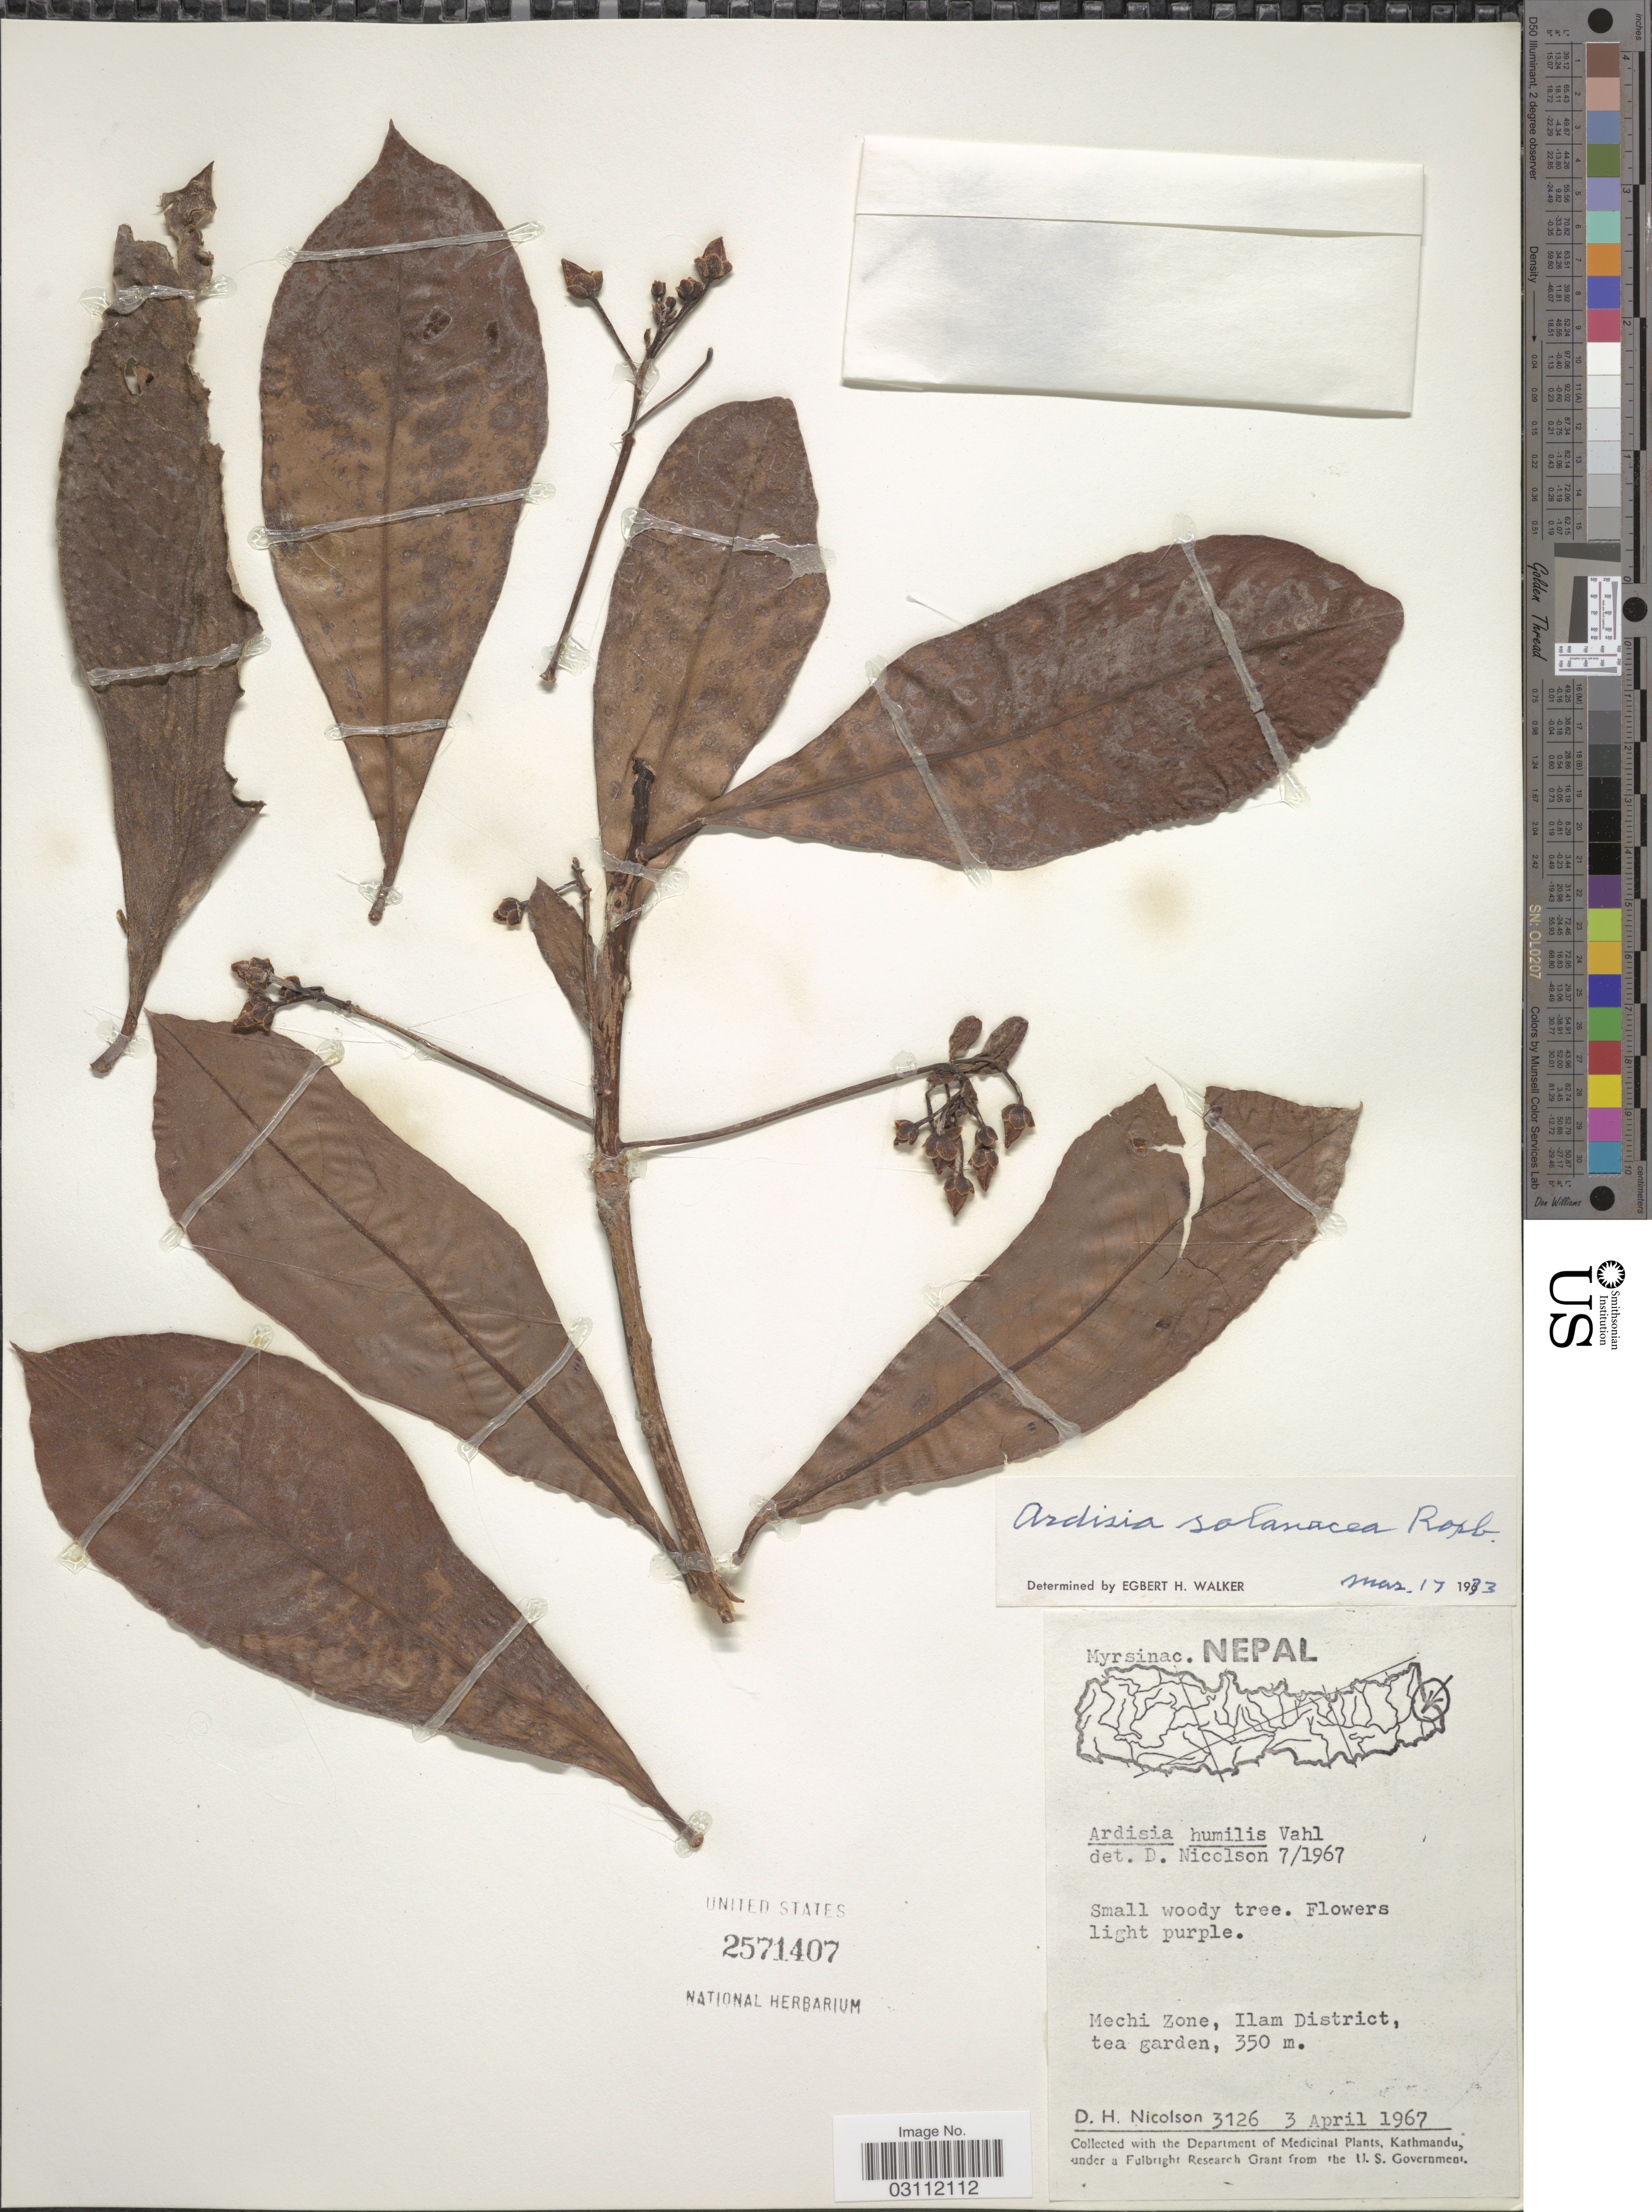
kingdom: Plantae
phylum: Tracheophyta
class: Magnoliopsida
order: Ericales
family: Primulaceae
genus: Ardisia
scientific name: Ardisia solanacea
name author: Roxb.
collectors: D. H. Nicolson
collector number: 3126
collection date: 1967-04-03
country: Nepal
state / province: Mechi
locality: Mechi Zone, Ilam District, tea garden.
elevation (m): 350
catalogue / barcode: US 2571407